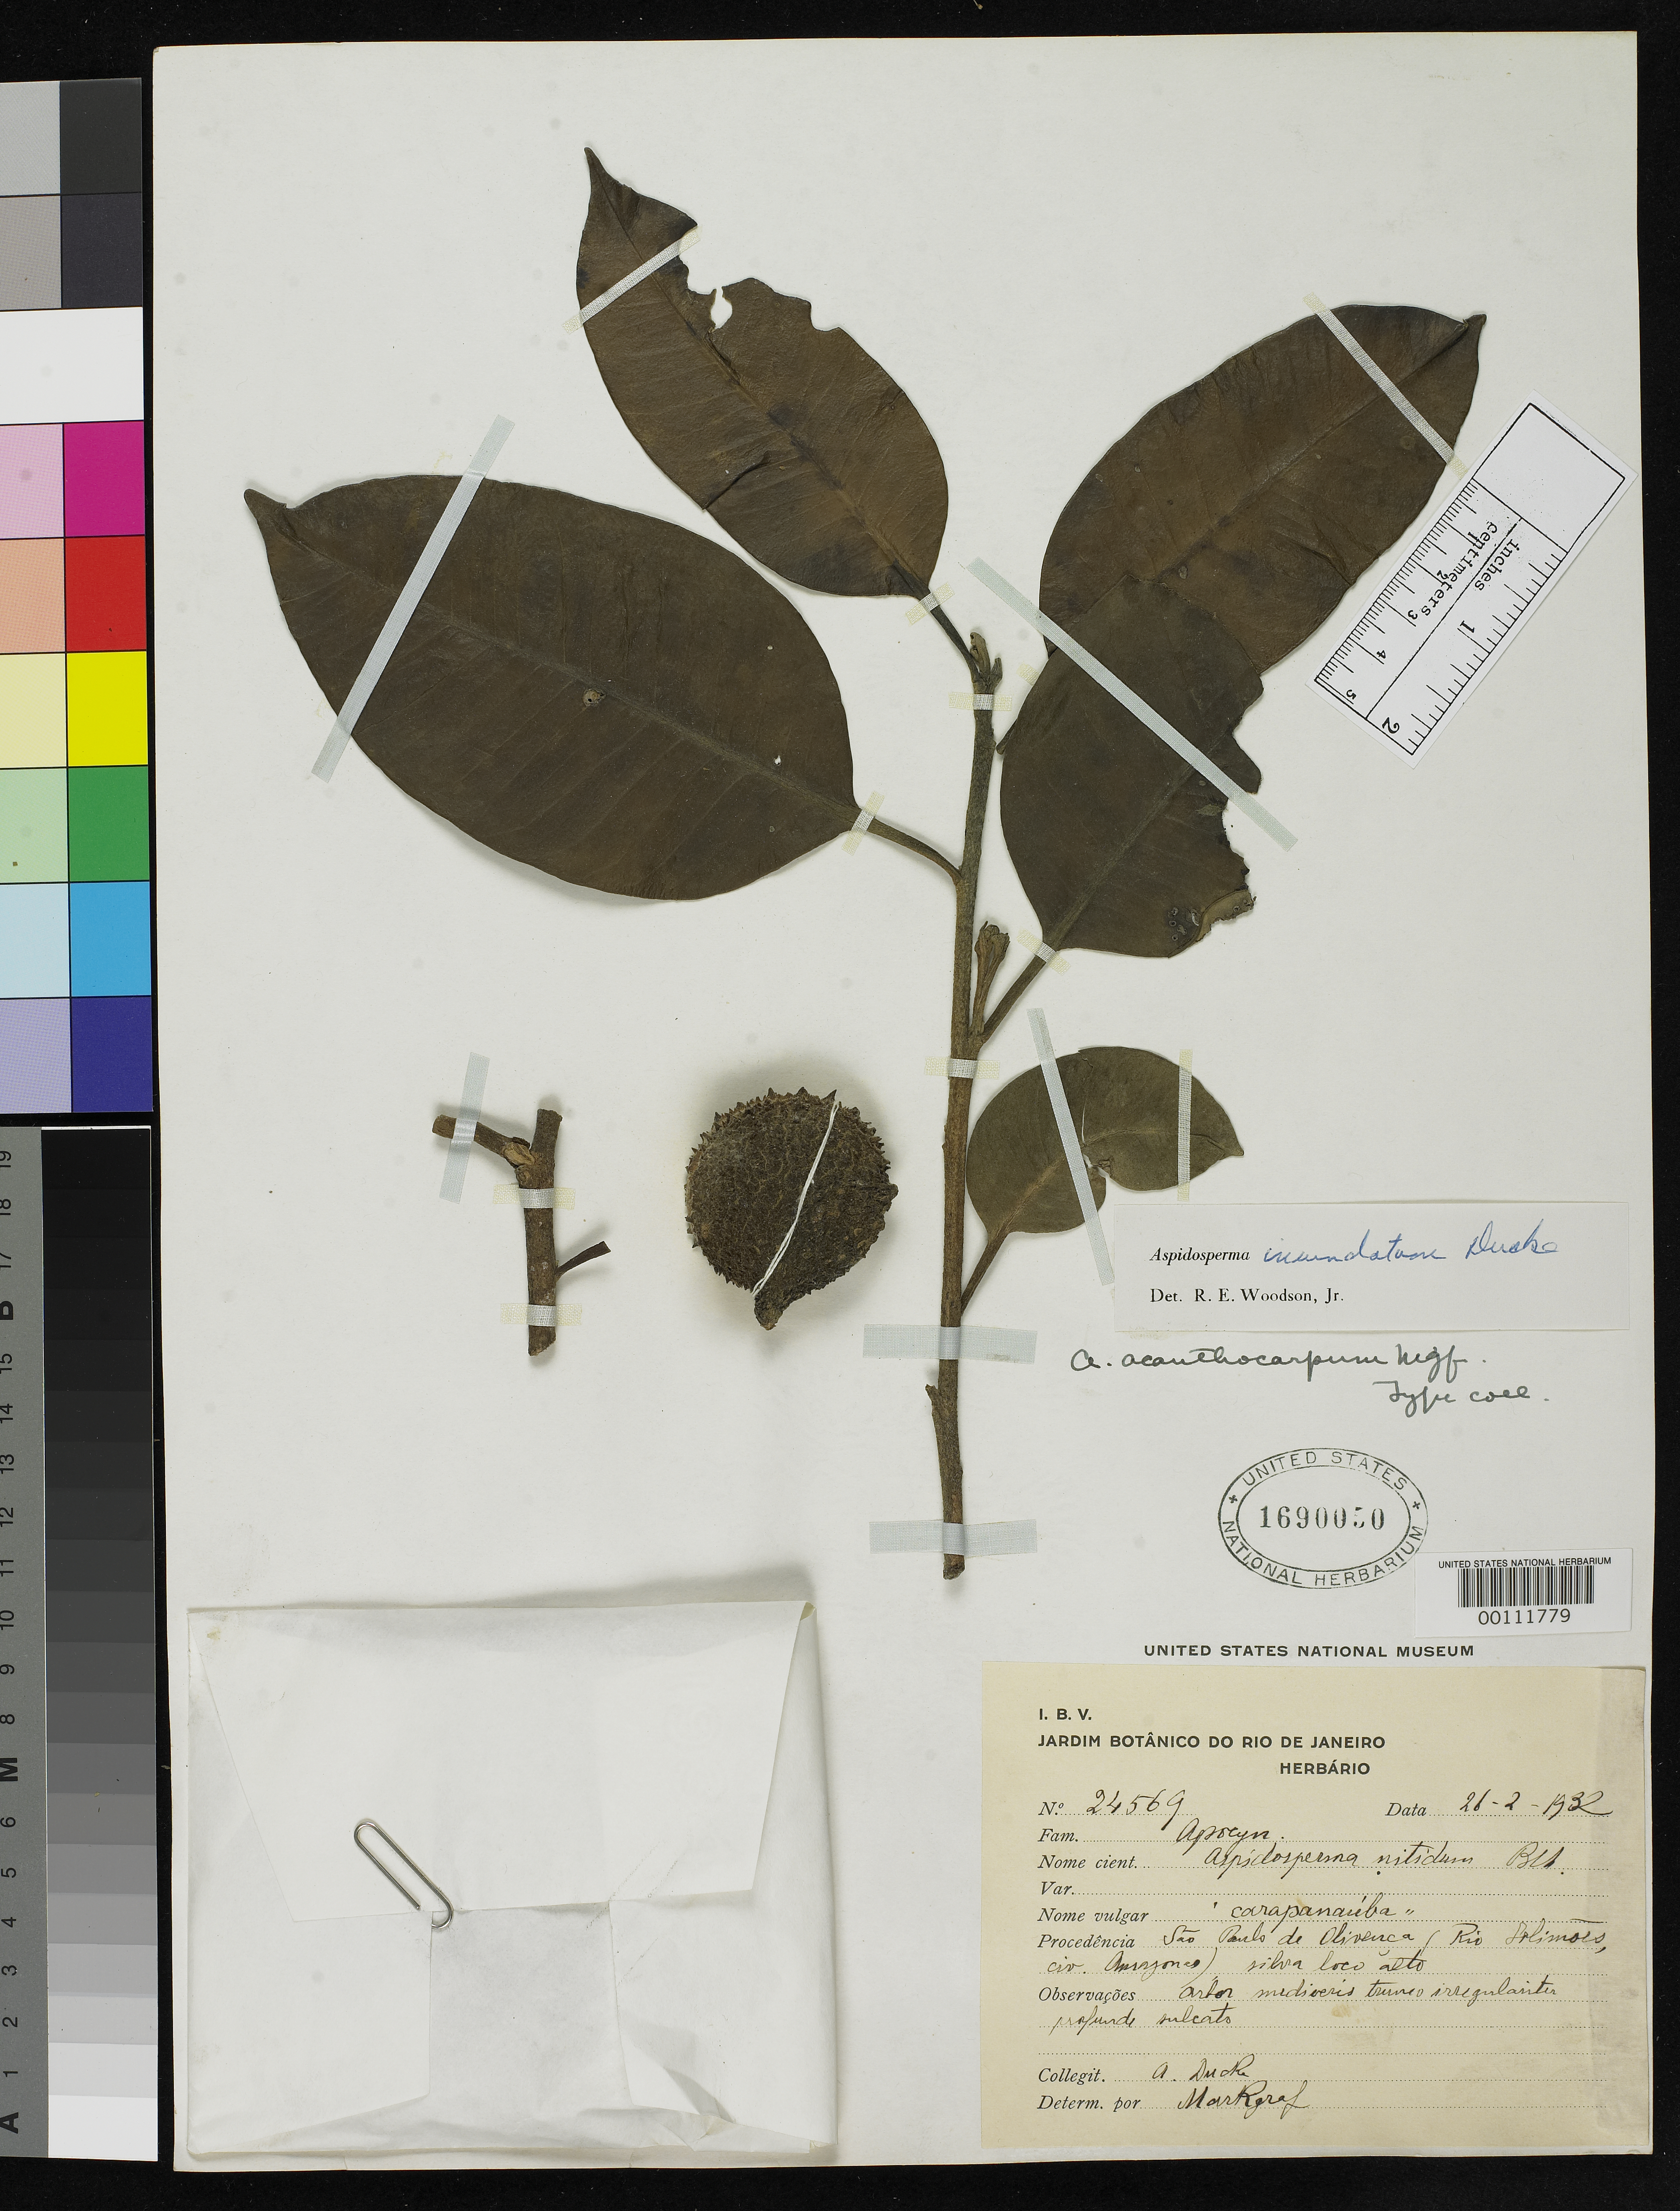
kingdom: Plantae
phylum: Tracheophyta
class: Magnoliopsida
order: Gentianales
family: Apocynaceae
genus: Aspidosperma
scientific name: Aspidosperma acanthocarpum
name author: Markgr.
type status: Isotype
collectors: A. Ducke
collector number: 24569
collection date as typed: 26 Feb 1932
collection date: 1932-02-26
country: Brazil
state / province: Amazonas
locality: Sao Paulo de Olivenca.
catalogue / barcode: US 1690050